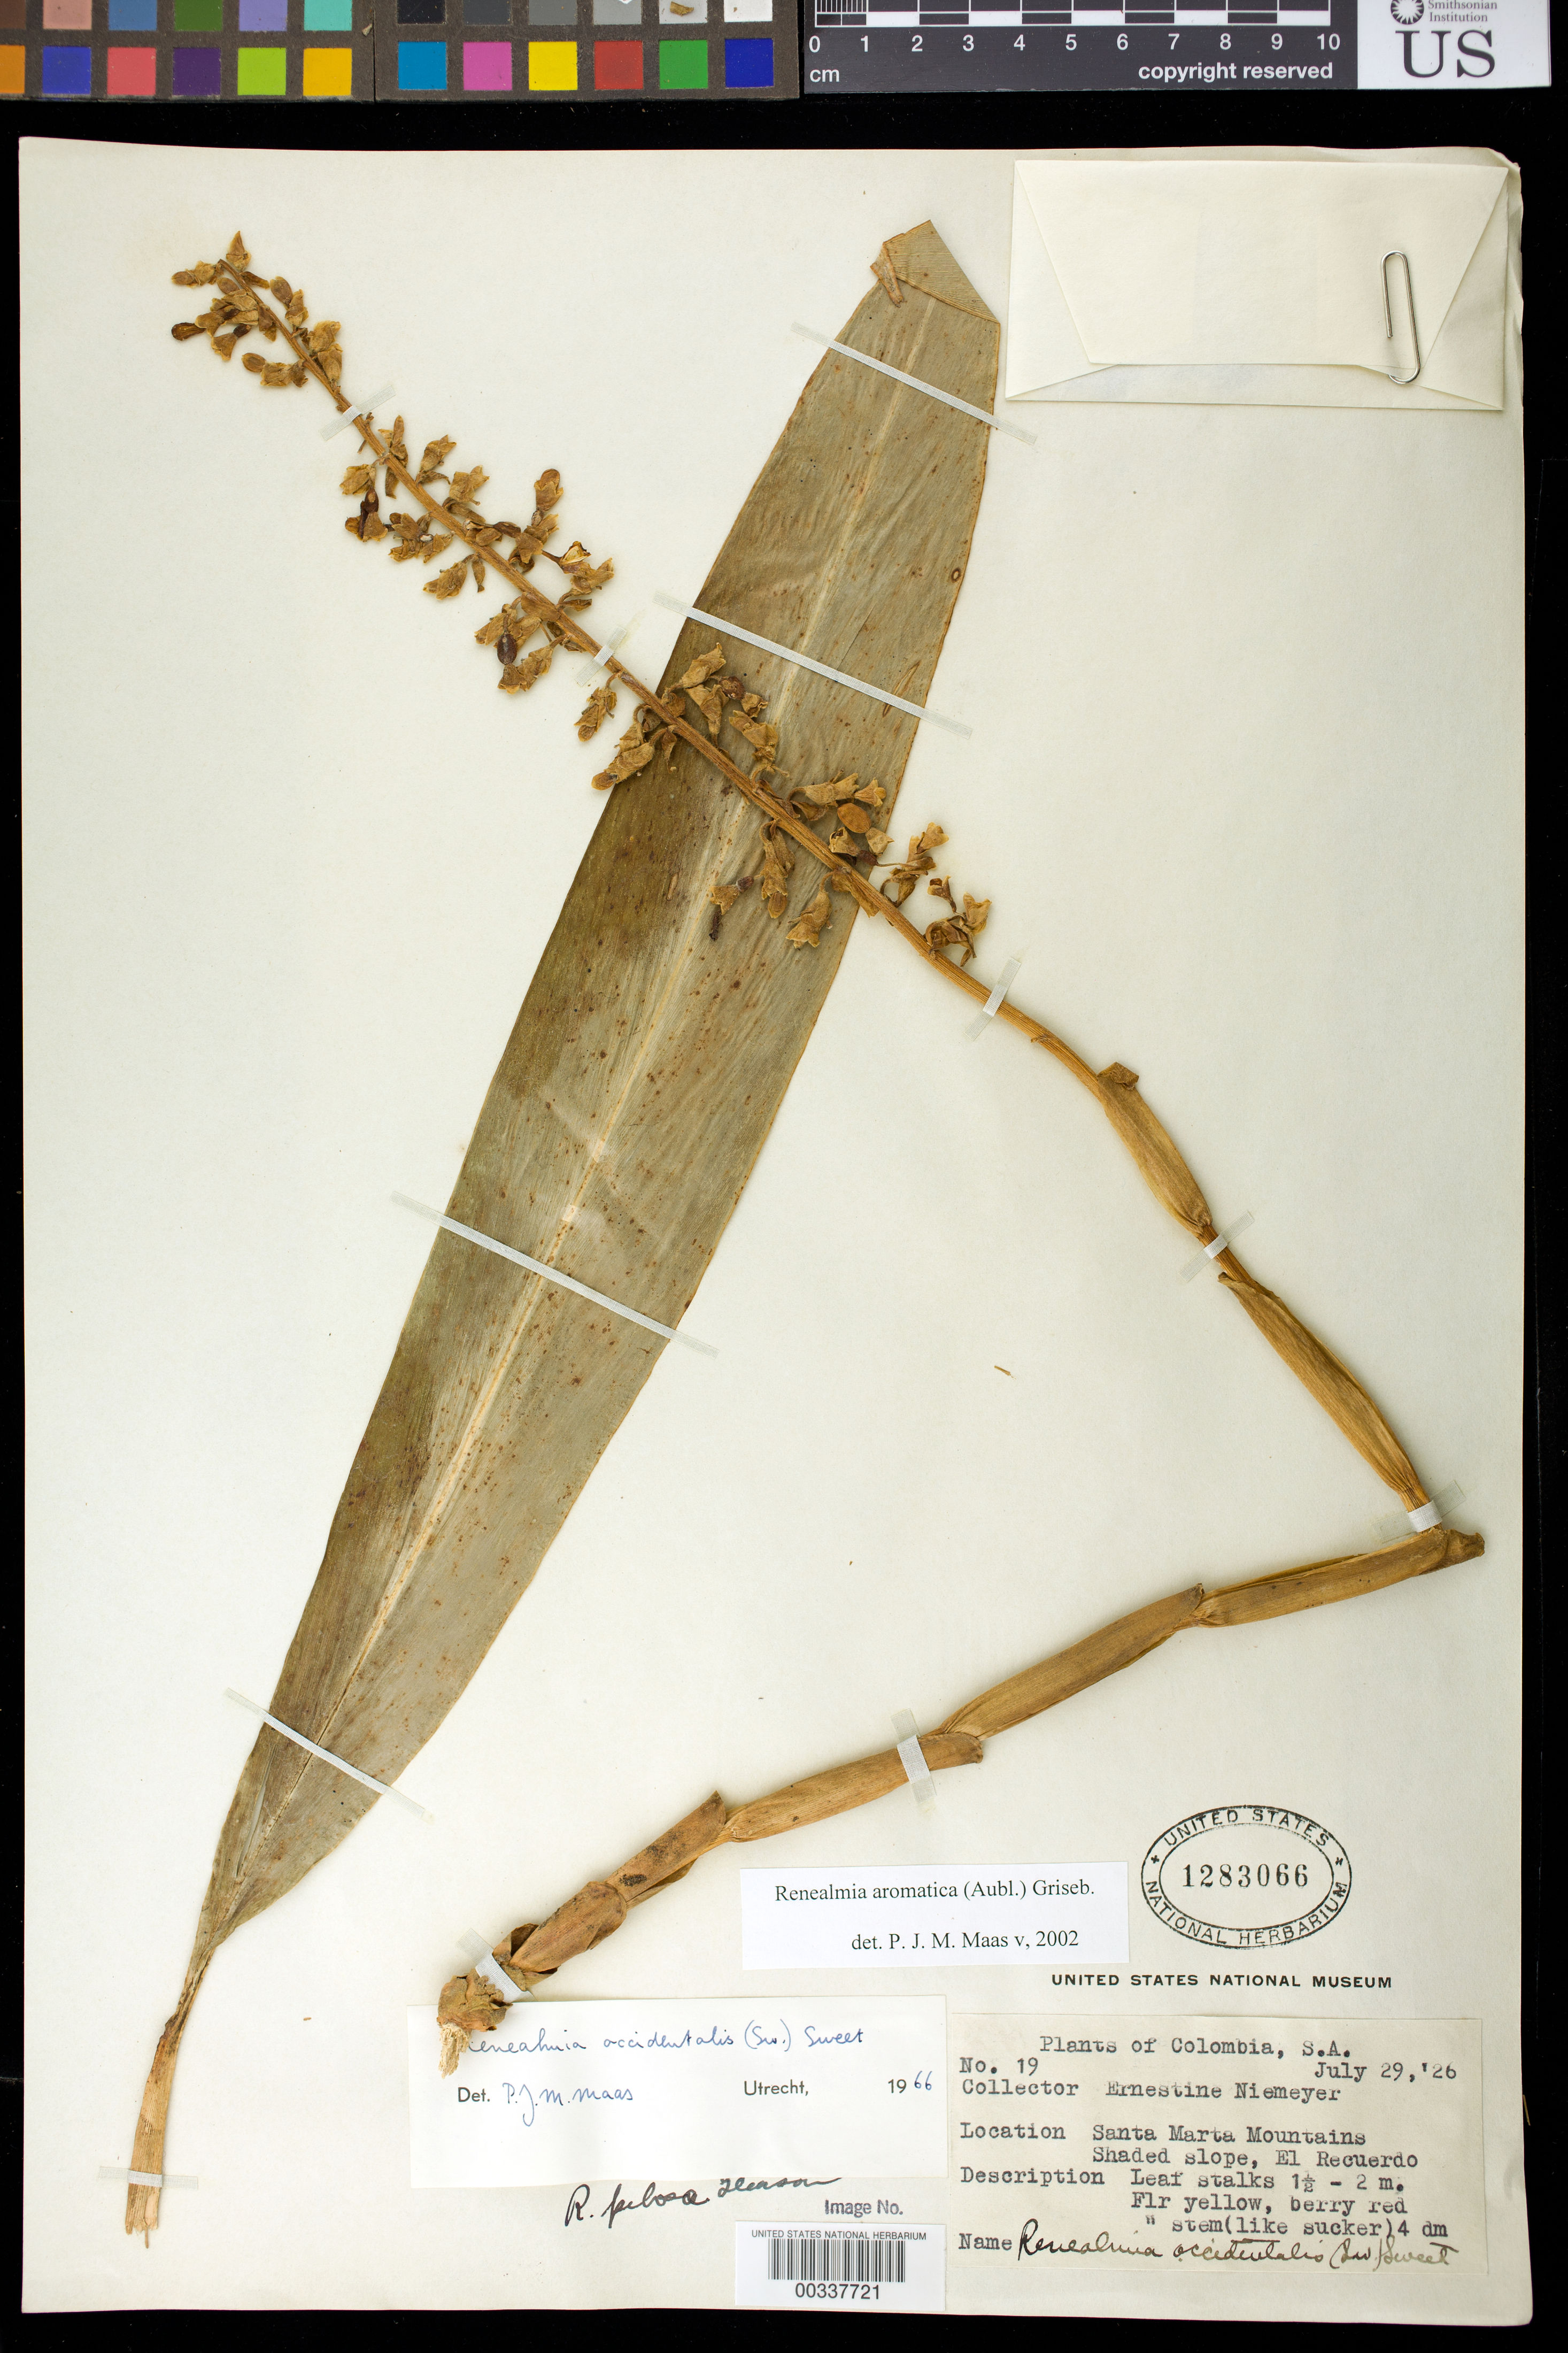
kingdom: Plantae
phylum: Tracheophyta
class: Liliopsida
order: Zingiberales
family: Zingiberaceae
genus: Renealmia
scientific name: Renealmia aromatica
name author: (Aubl.) Griseb.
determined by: Maas, Paul J. M.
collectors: E. Niemeyer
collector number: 19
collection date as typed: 29 Jul 1926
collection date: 1926-07-29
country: Colombia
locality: Santa Marta mountains, near rocky brook, El Recuerdo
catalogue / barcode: US 1283066